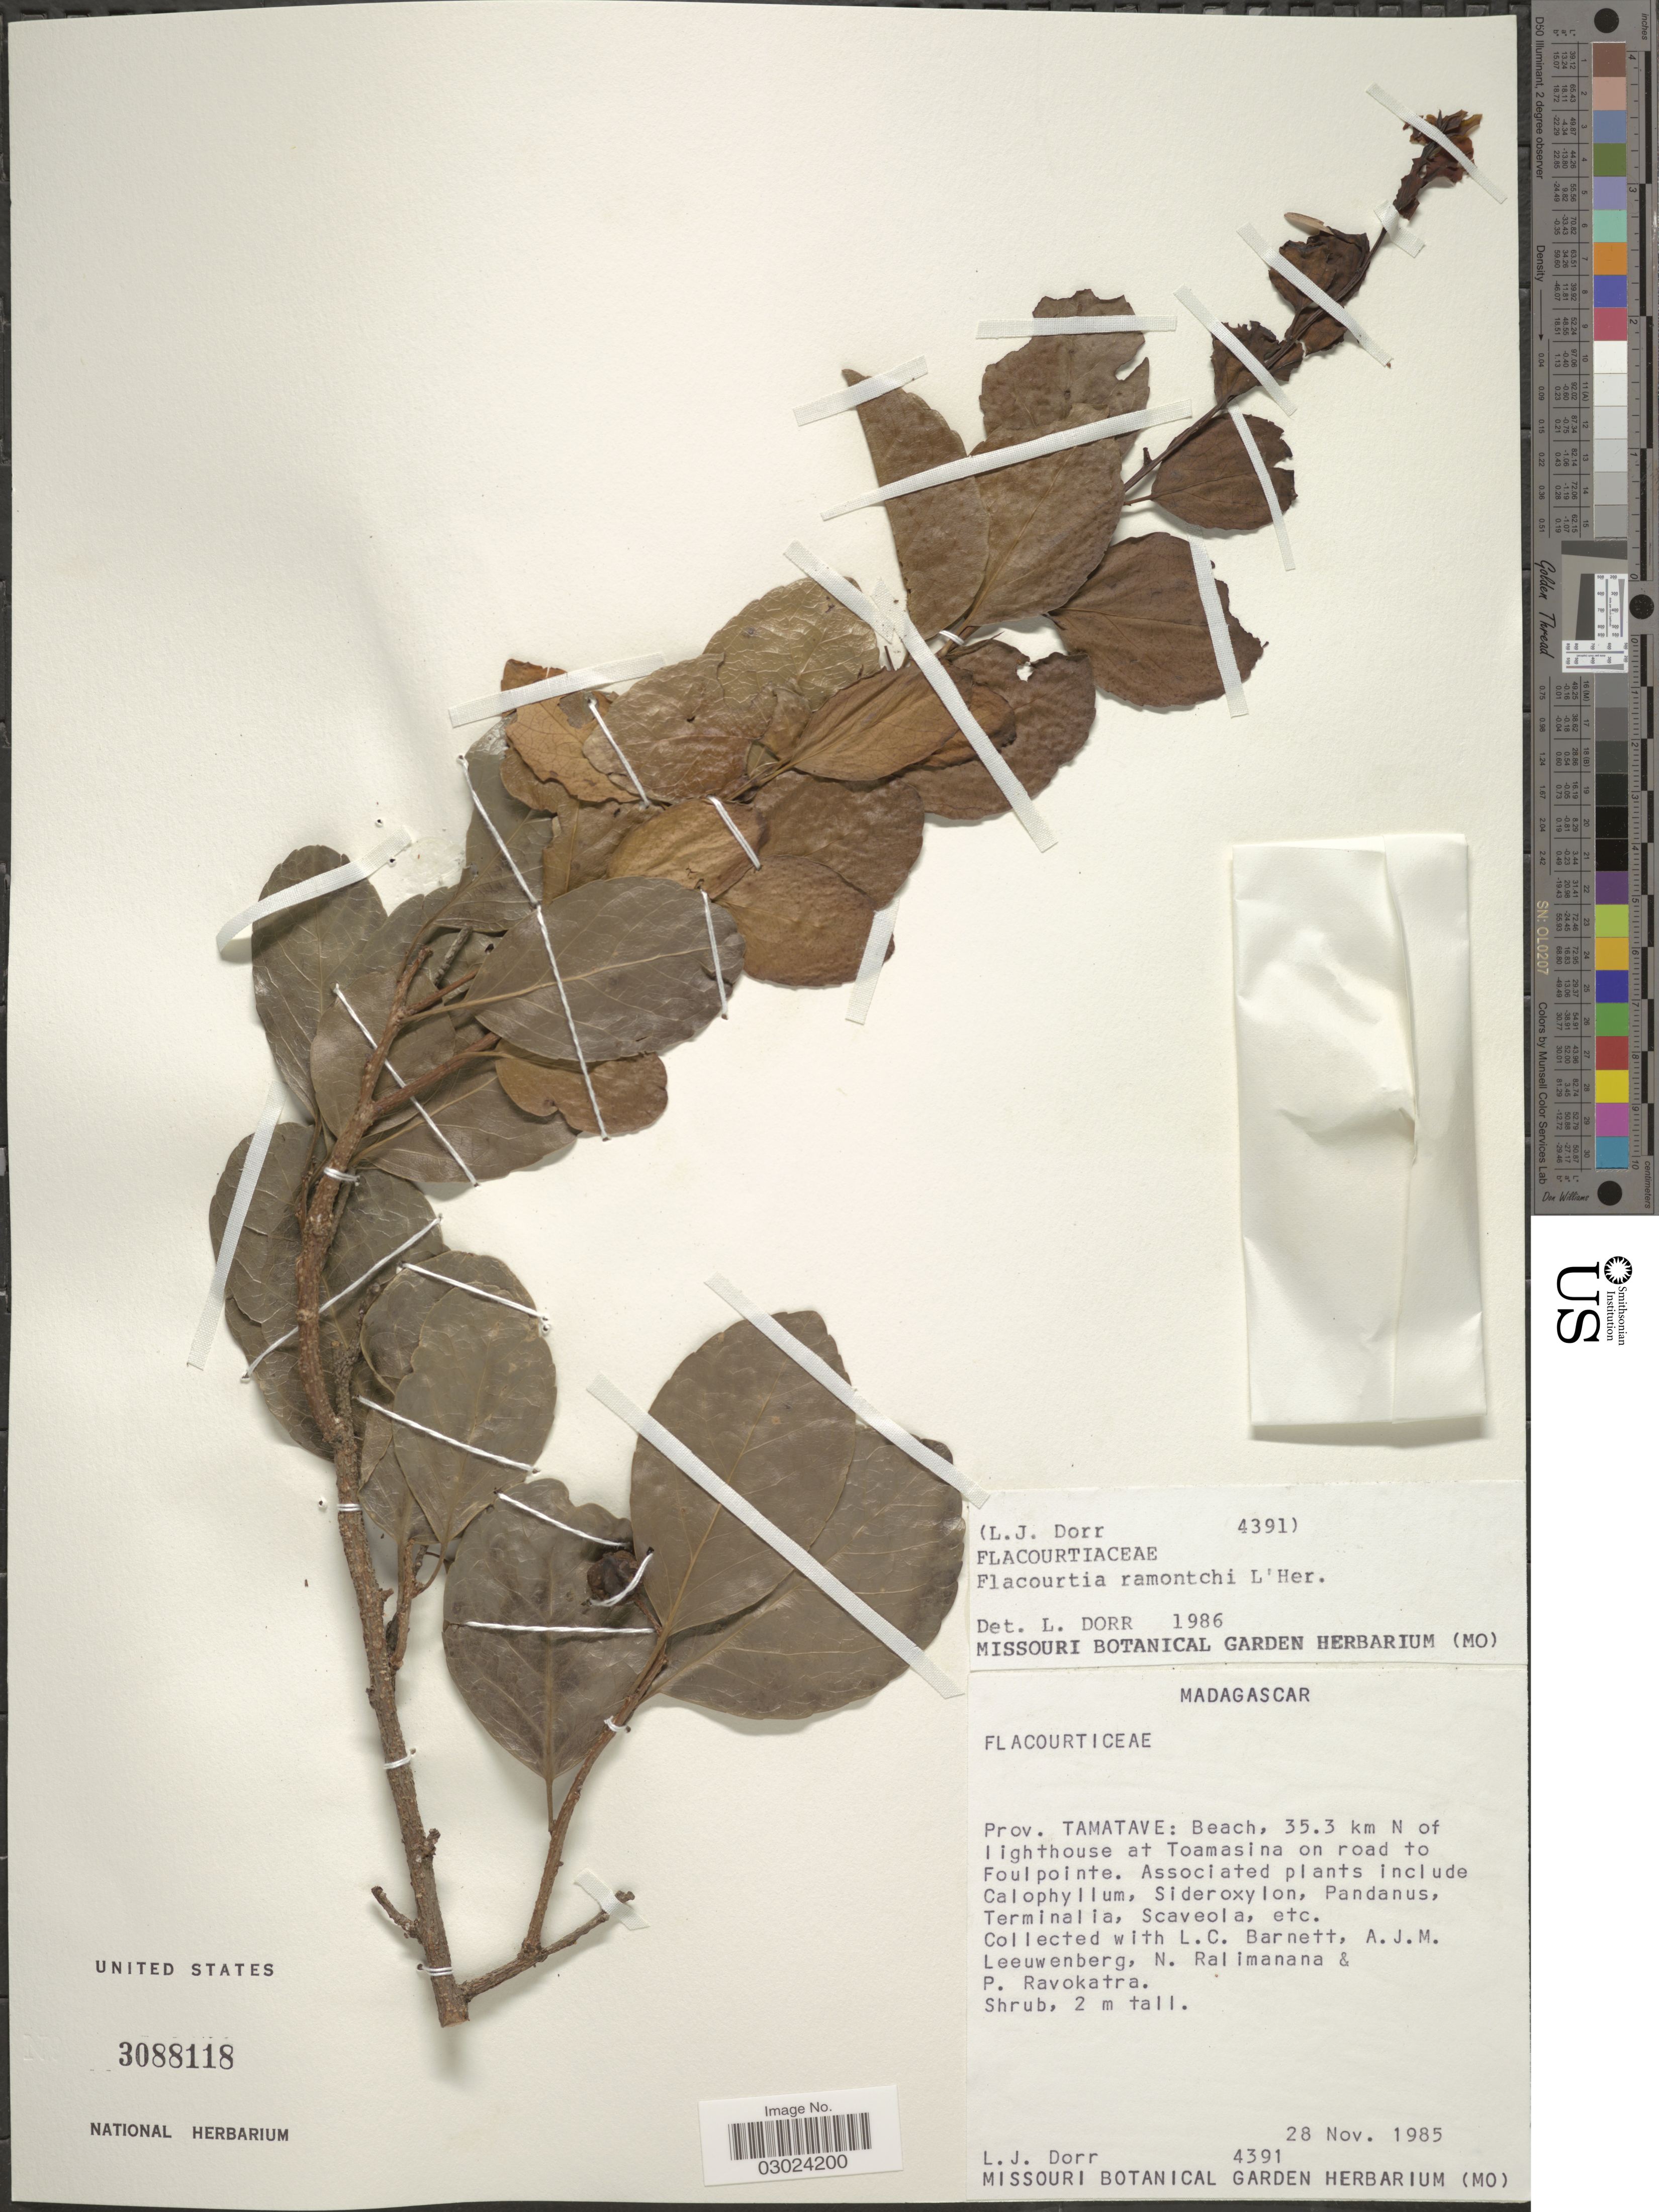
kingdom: Plantae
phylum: Tracheophyta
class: Magnoliopsida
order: Malpighiales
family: Salicaceae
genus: Flacourtia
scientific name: Flacourtia ramontchi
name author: L'Hér.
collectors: L. J. Dorr, L. C. Barnett, A. J. M. Leeuwenberg, N. Ralimanana & P. Ravokatra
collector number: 4391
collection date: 1985-11-28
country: Madagascar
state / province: Atsinanana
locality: Prov. Tamatave: Beach, 35.3 km N of lighthouse at Toamasina on road to Foul pointe.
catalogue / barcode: US 3088118